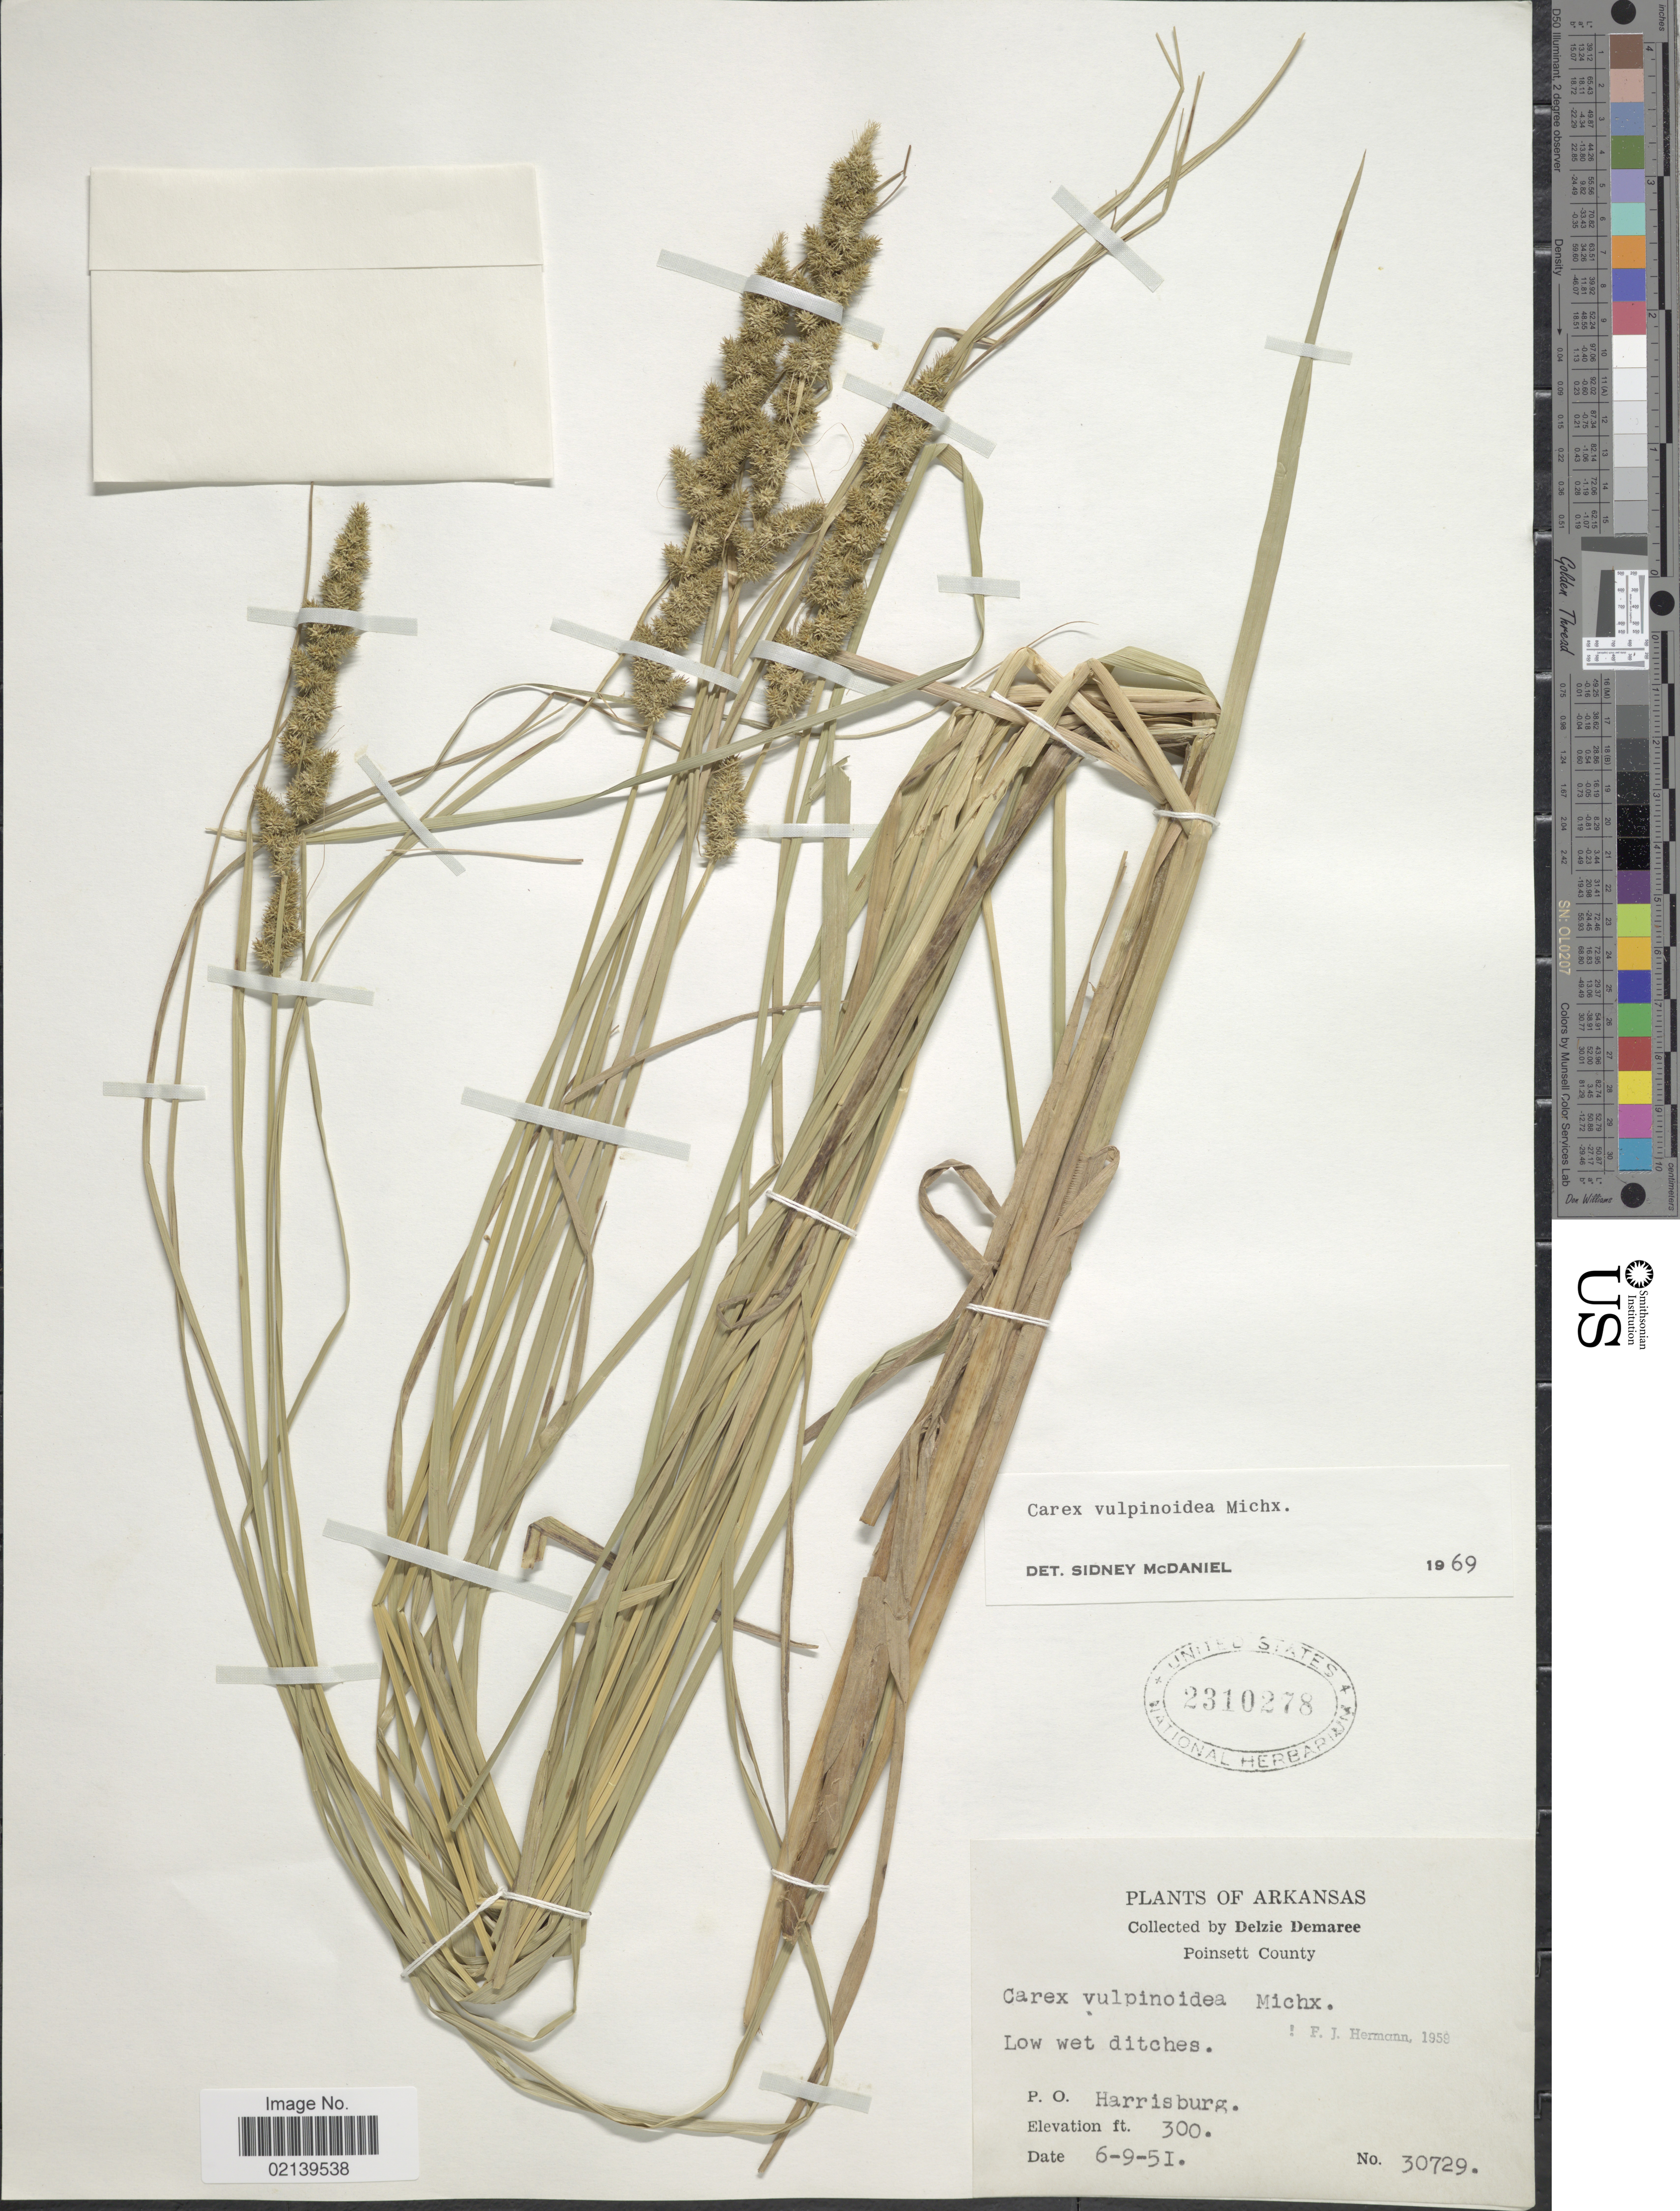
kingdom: Plantae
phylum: Tracheophyta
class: Liliopsida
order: Poales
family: Cyperaceae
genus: Carex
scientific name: Carex vulpinoidea Michx.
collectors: D. Demaree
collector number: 30729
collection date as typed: Transcribed d/m/y: 9/6/51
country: United States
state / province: Arkansas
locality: Poinsett County, P.O. Harrisburg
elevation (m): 91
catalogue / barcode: US 2310278